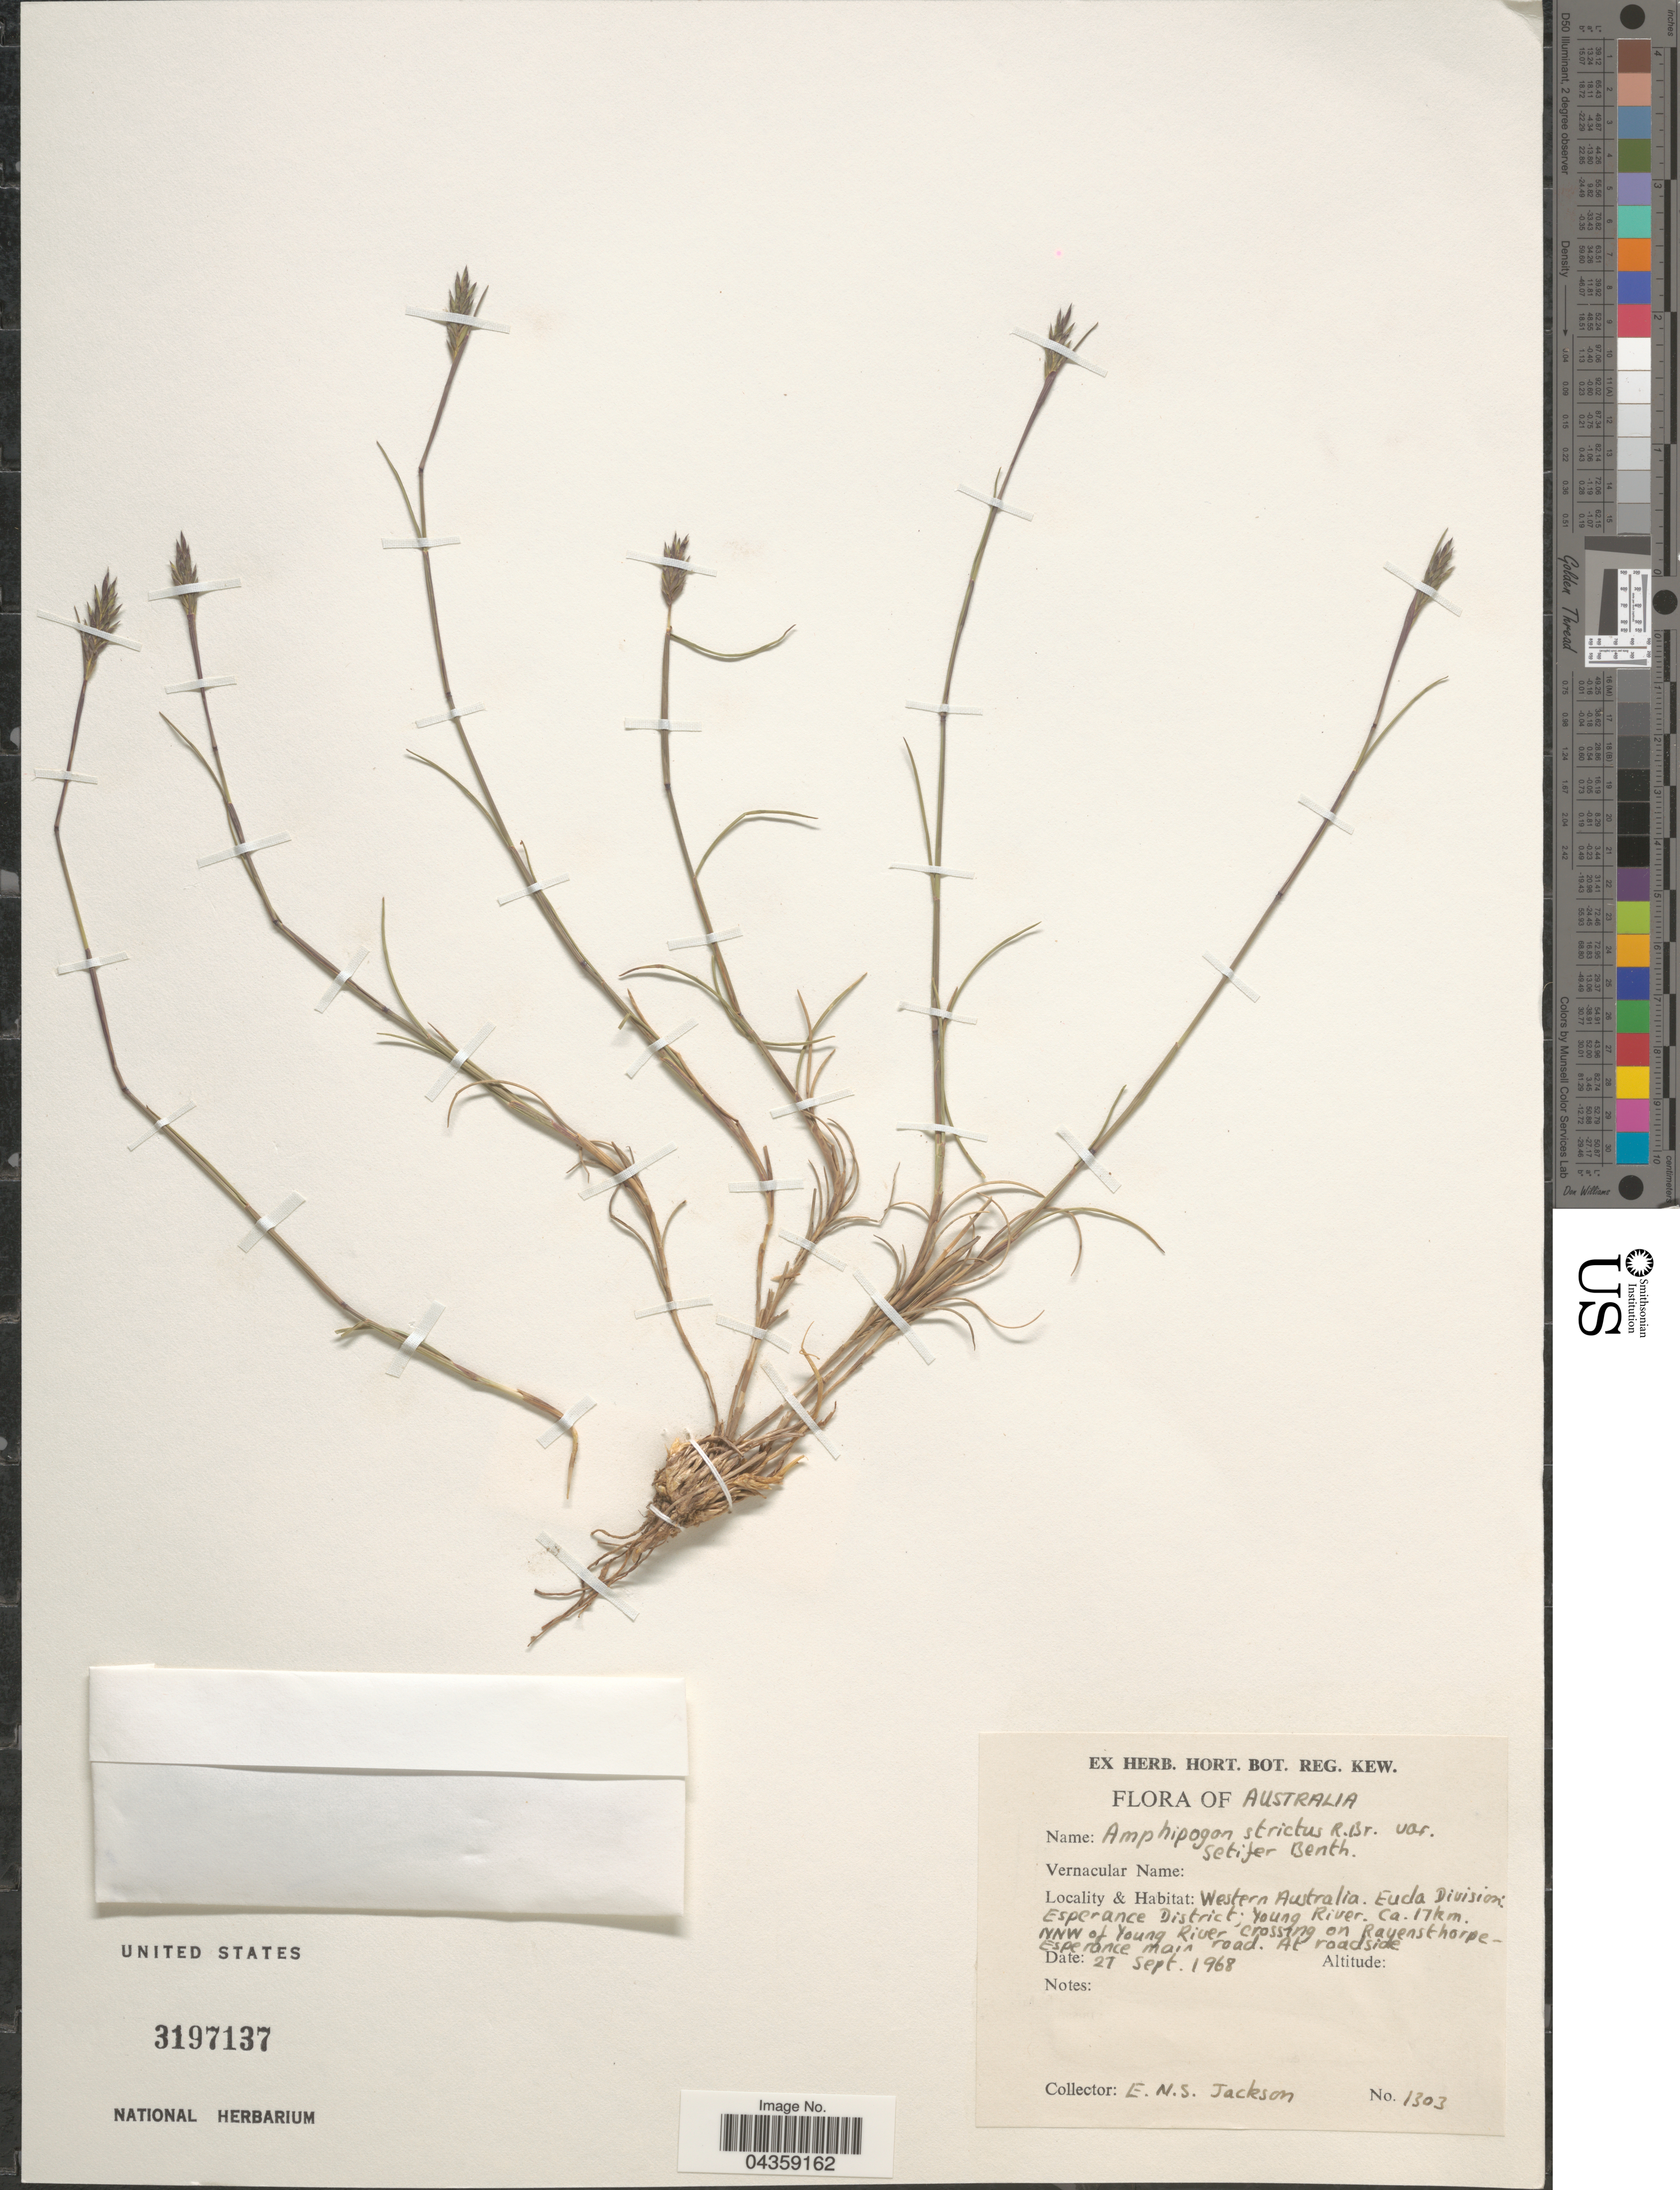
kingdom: Plantae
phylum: Tracheophyta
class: Liliopsida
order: Poales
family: Poaceae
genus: Amphipogon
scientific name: Amphipogon strictus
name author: R. Br.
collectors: E. Jackson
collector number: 1303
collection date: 1968-09-27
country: Australia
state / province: Western Australia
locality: Eucla Division: Esperance District; Young River. ca. 17km. NNW of Young River crossing on Rayensthorpe-Esperance main road. At roadside.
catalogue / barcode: US 3197137